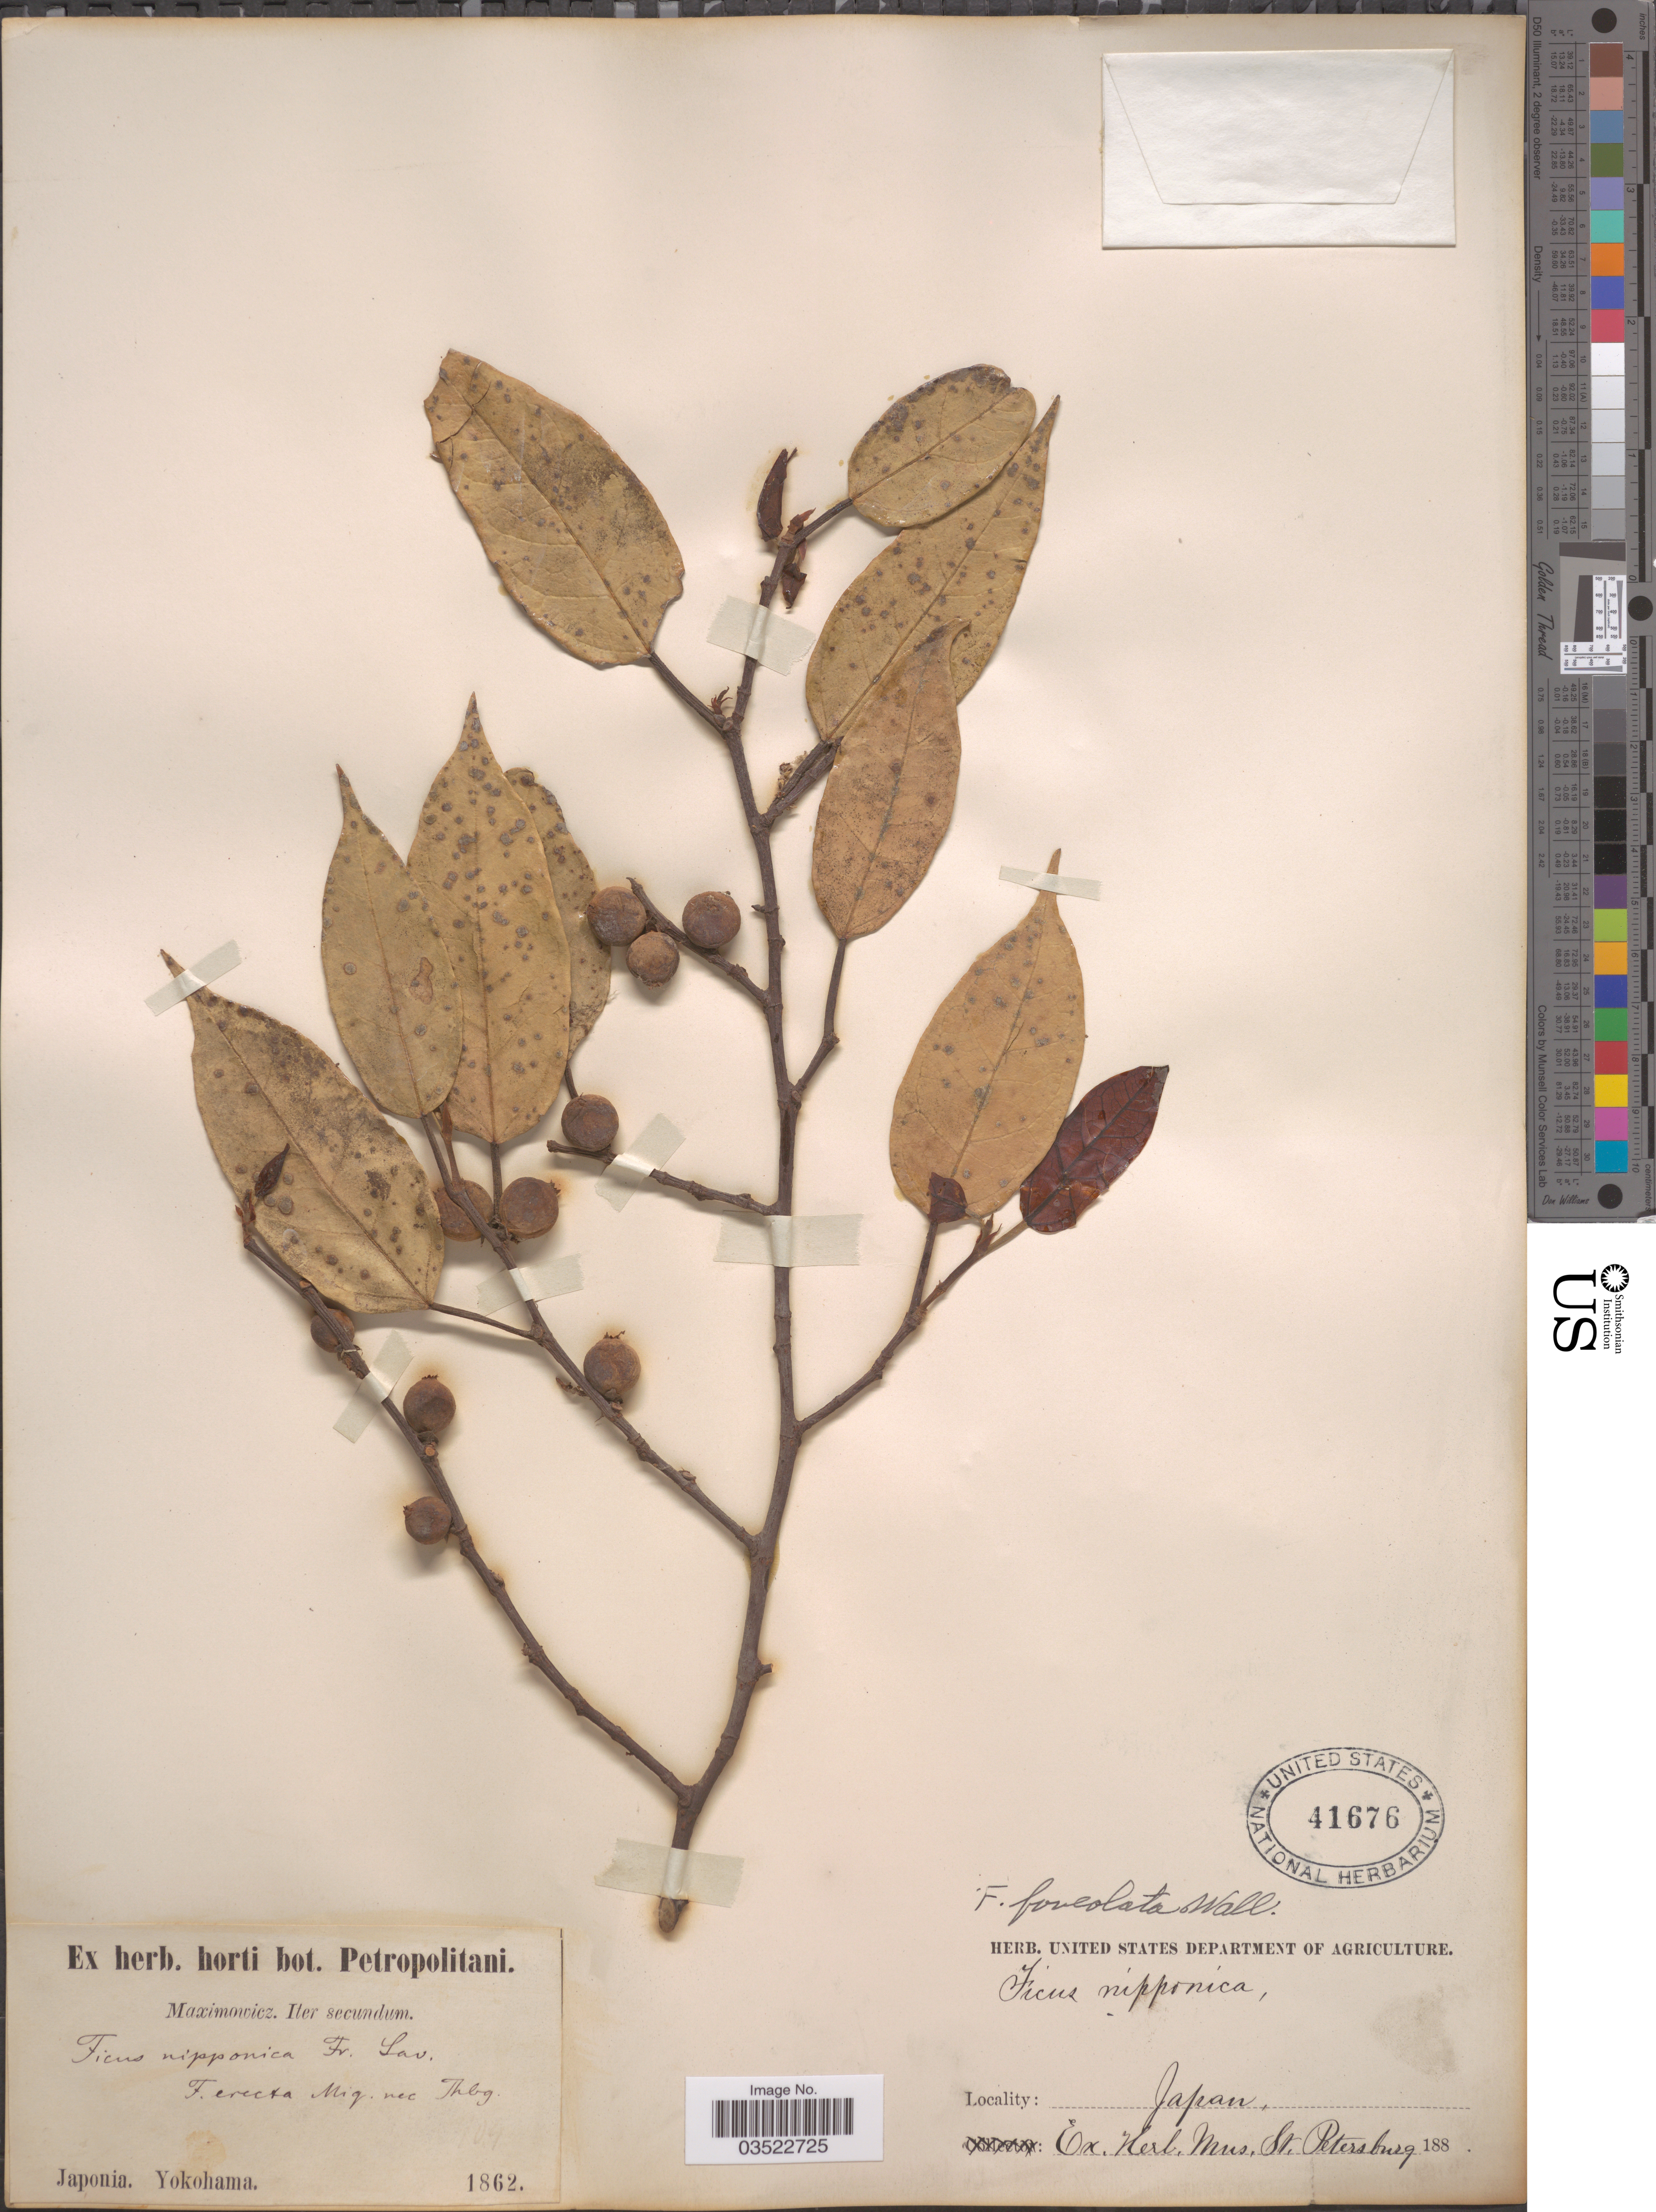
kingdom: Plantae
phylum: Tracheophyta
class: Magnoliopsida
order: Rosales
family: Moraceae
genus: Ficus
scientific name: Ficus sarmentosa var. nipponica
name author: (Franch. & Sav.) Corner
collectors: Maximowicz, --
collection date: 1862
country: Japan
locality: Iter secundum. Japonia. Yokohama.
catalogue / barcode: US 41676